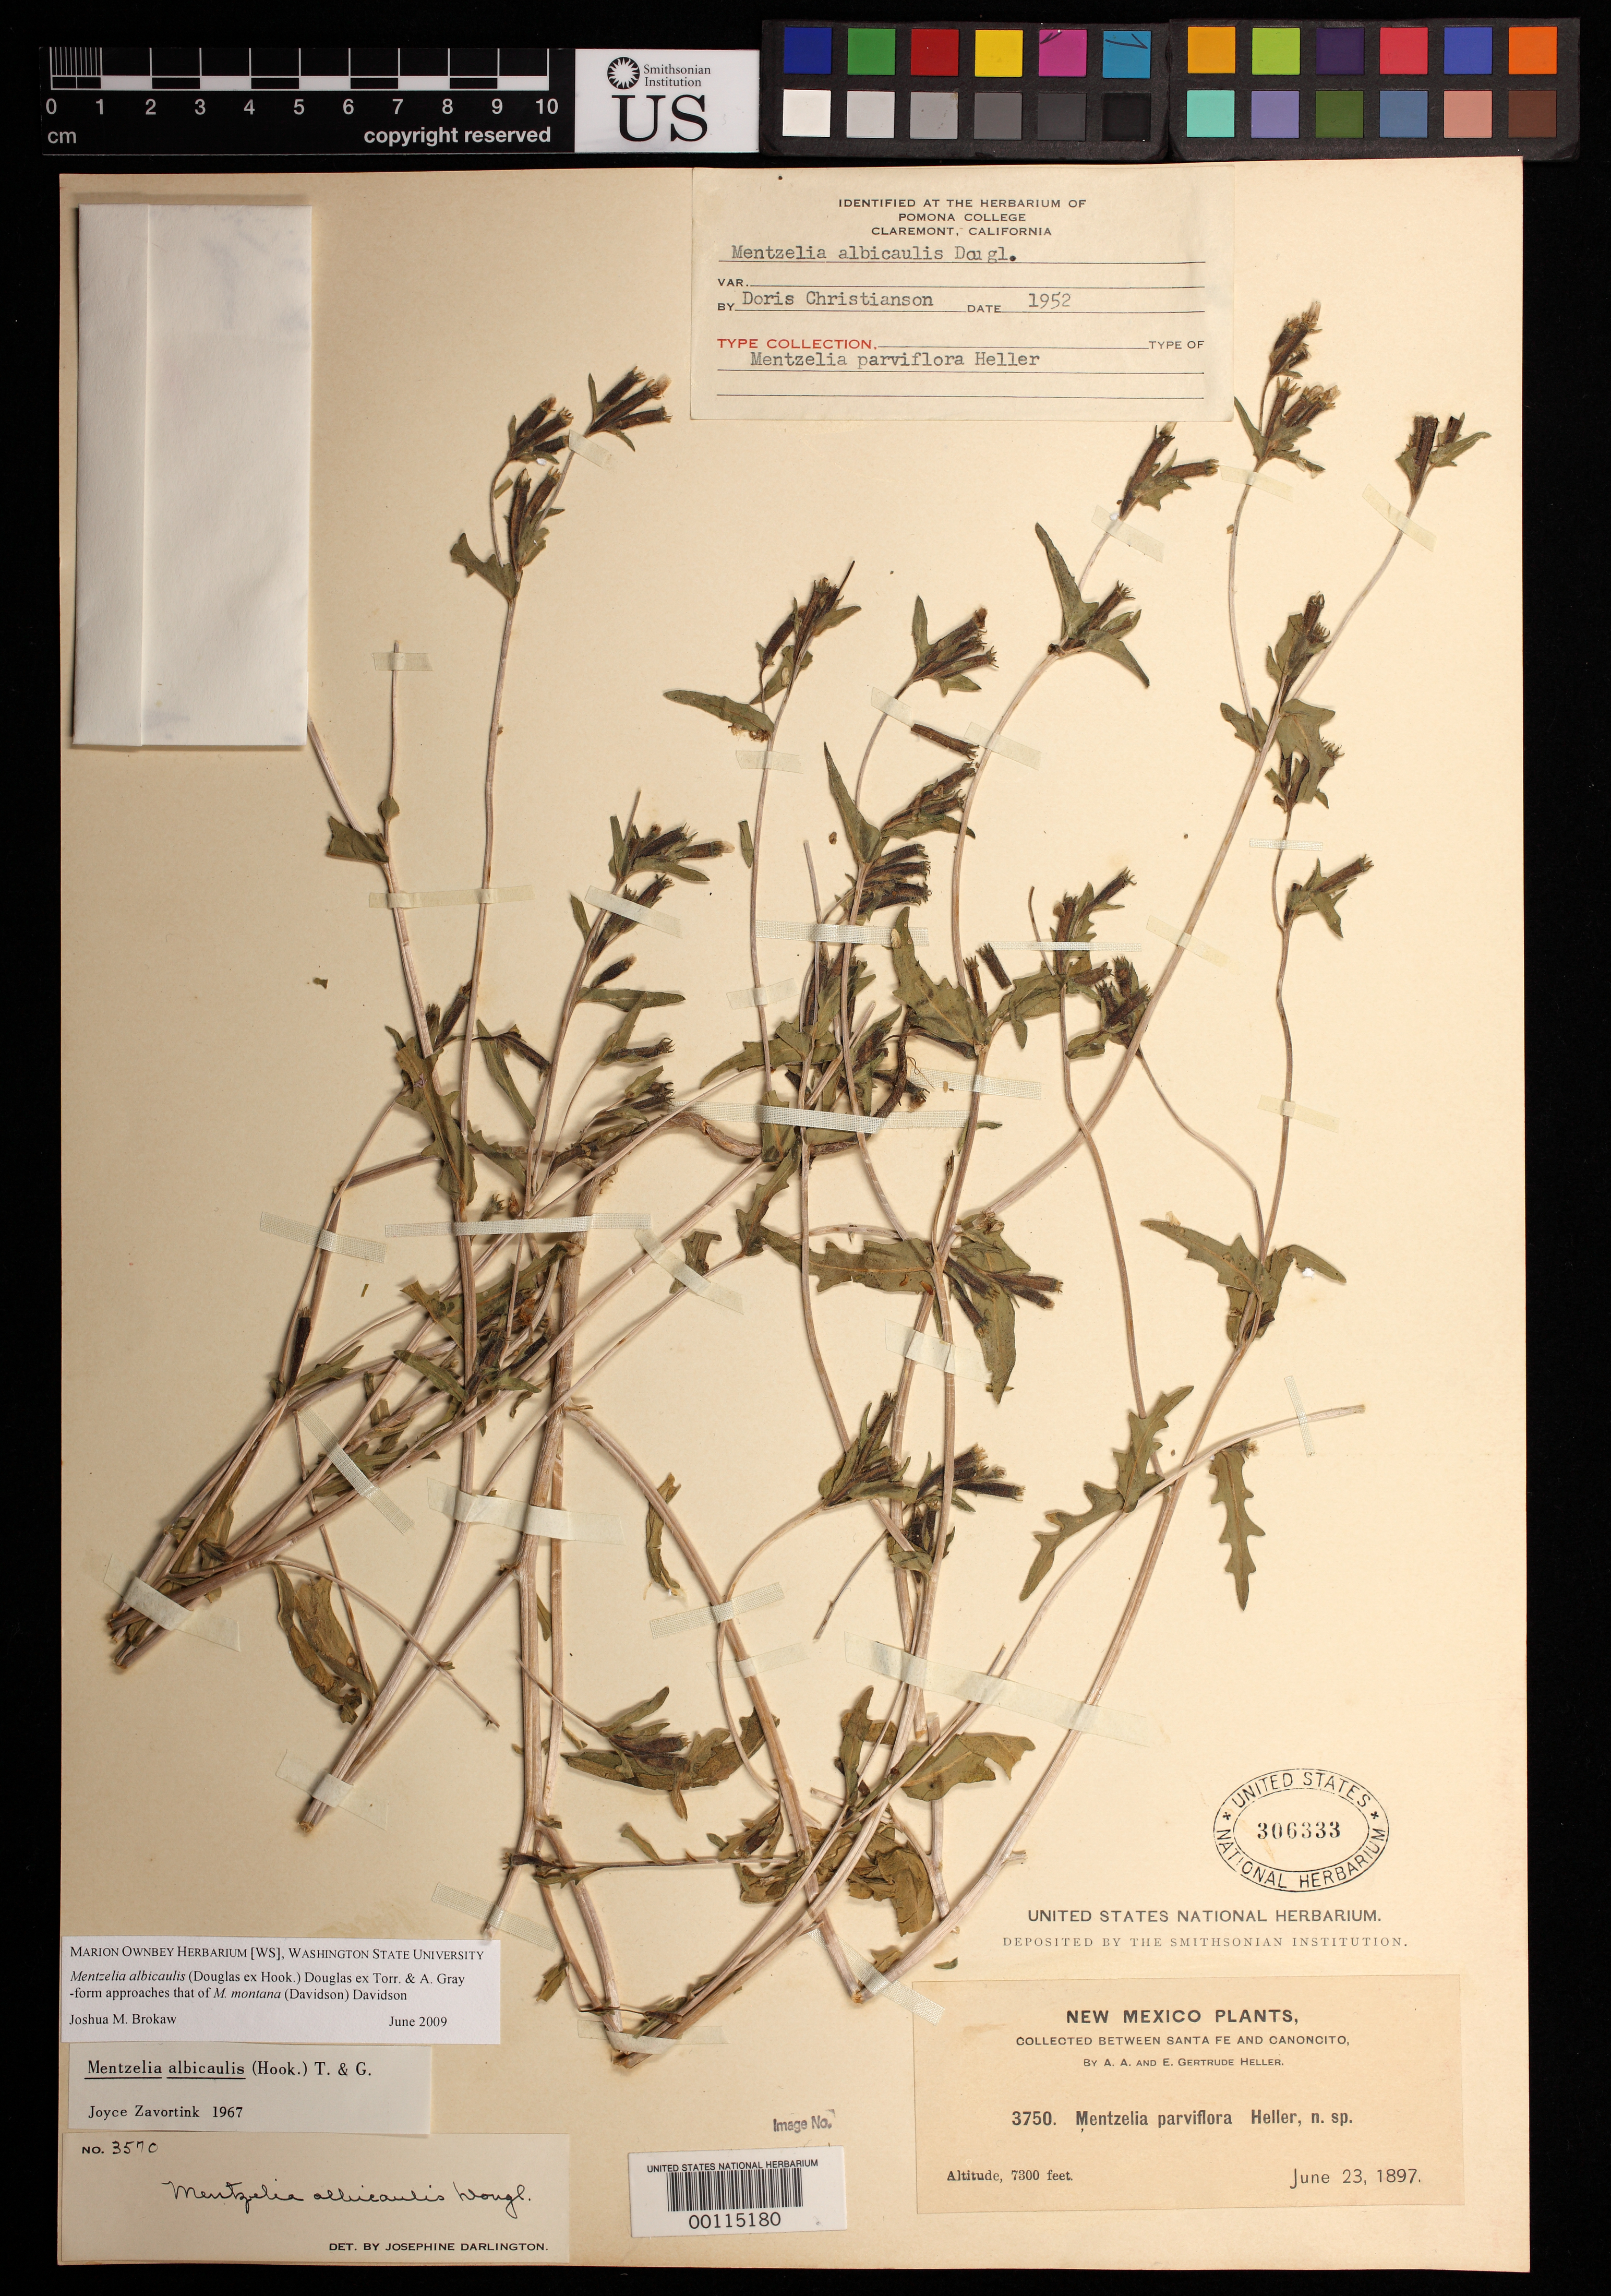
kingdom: Plantae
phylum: Tracheophyta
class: Magnoliopsida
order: Cornales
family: Loasaceae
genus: Mentzelia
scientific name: Mentzelia parviflora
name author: A. Heller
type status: Type Collection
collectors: A. A. Heller & E. G. Heller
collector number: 3750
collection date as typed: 23 Jun 1897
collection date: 1897-06-23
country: United States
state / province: New Mexico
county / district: Santa Fe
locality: SE of Santa Fe on road to Canoncito.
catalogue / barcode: US 306333